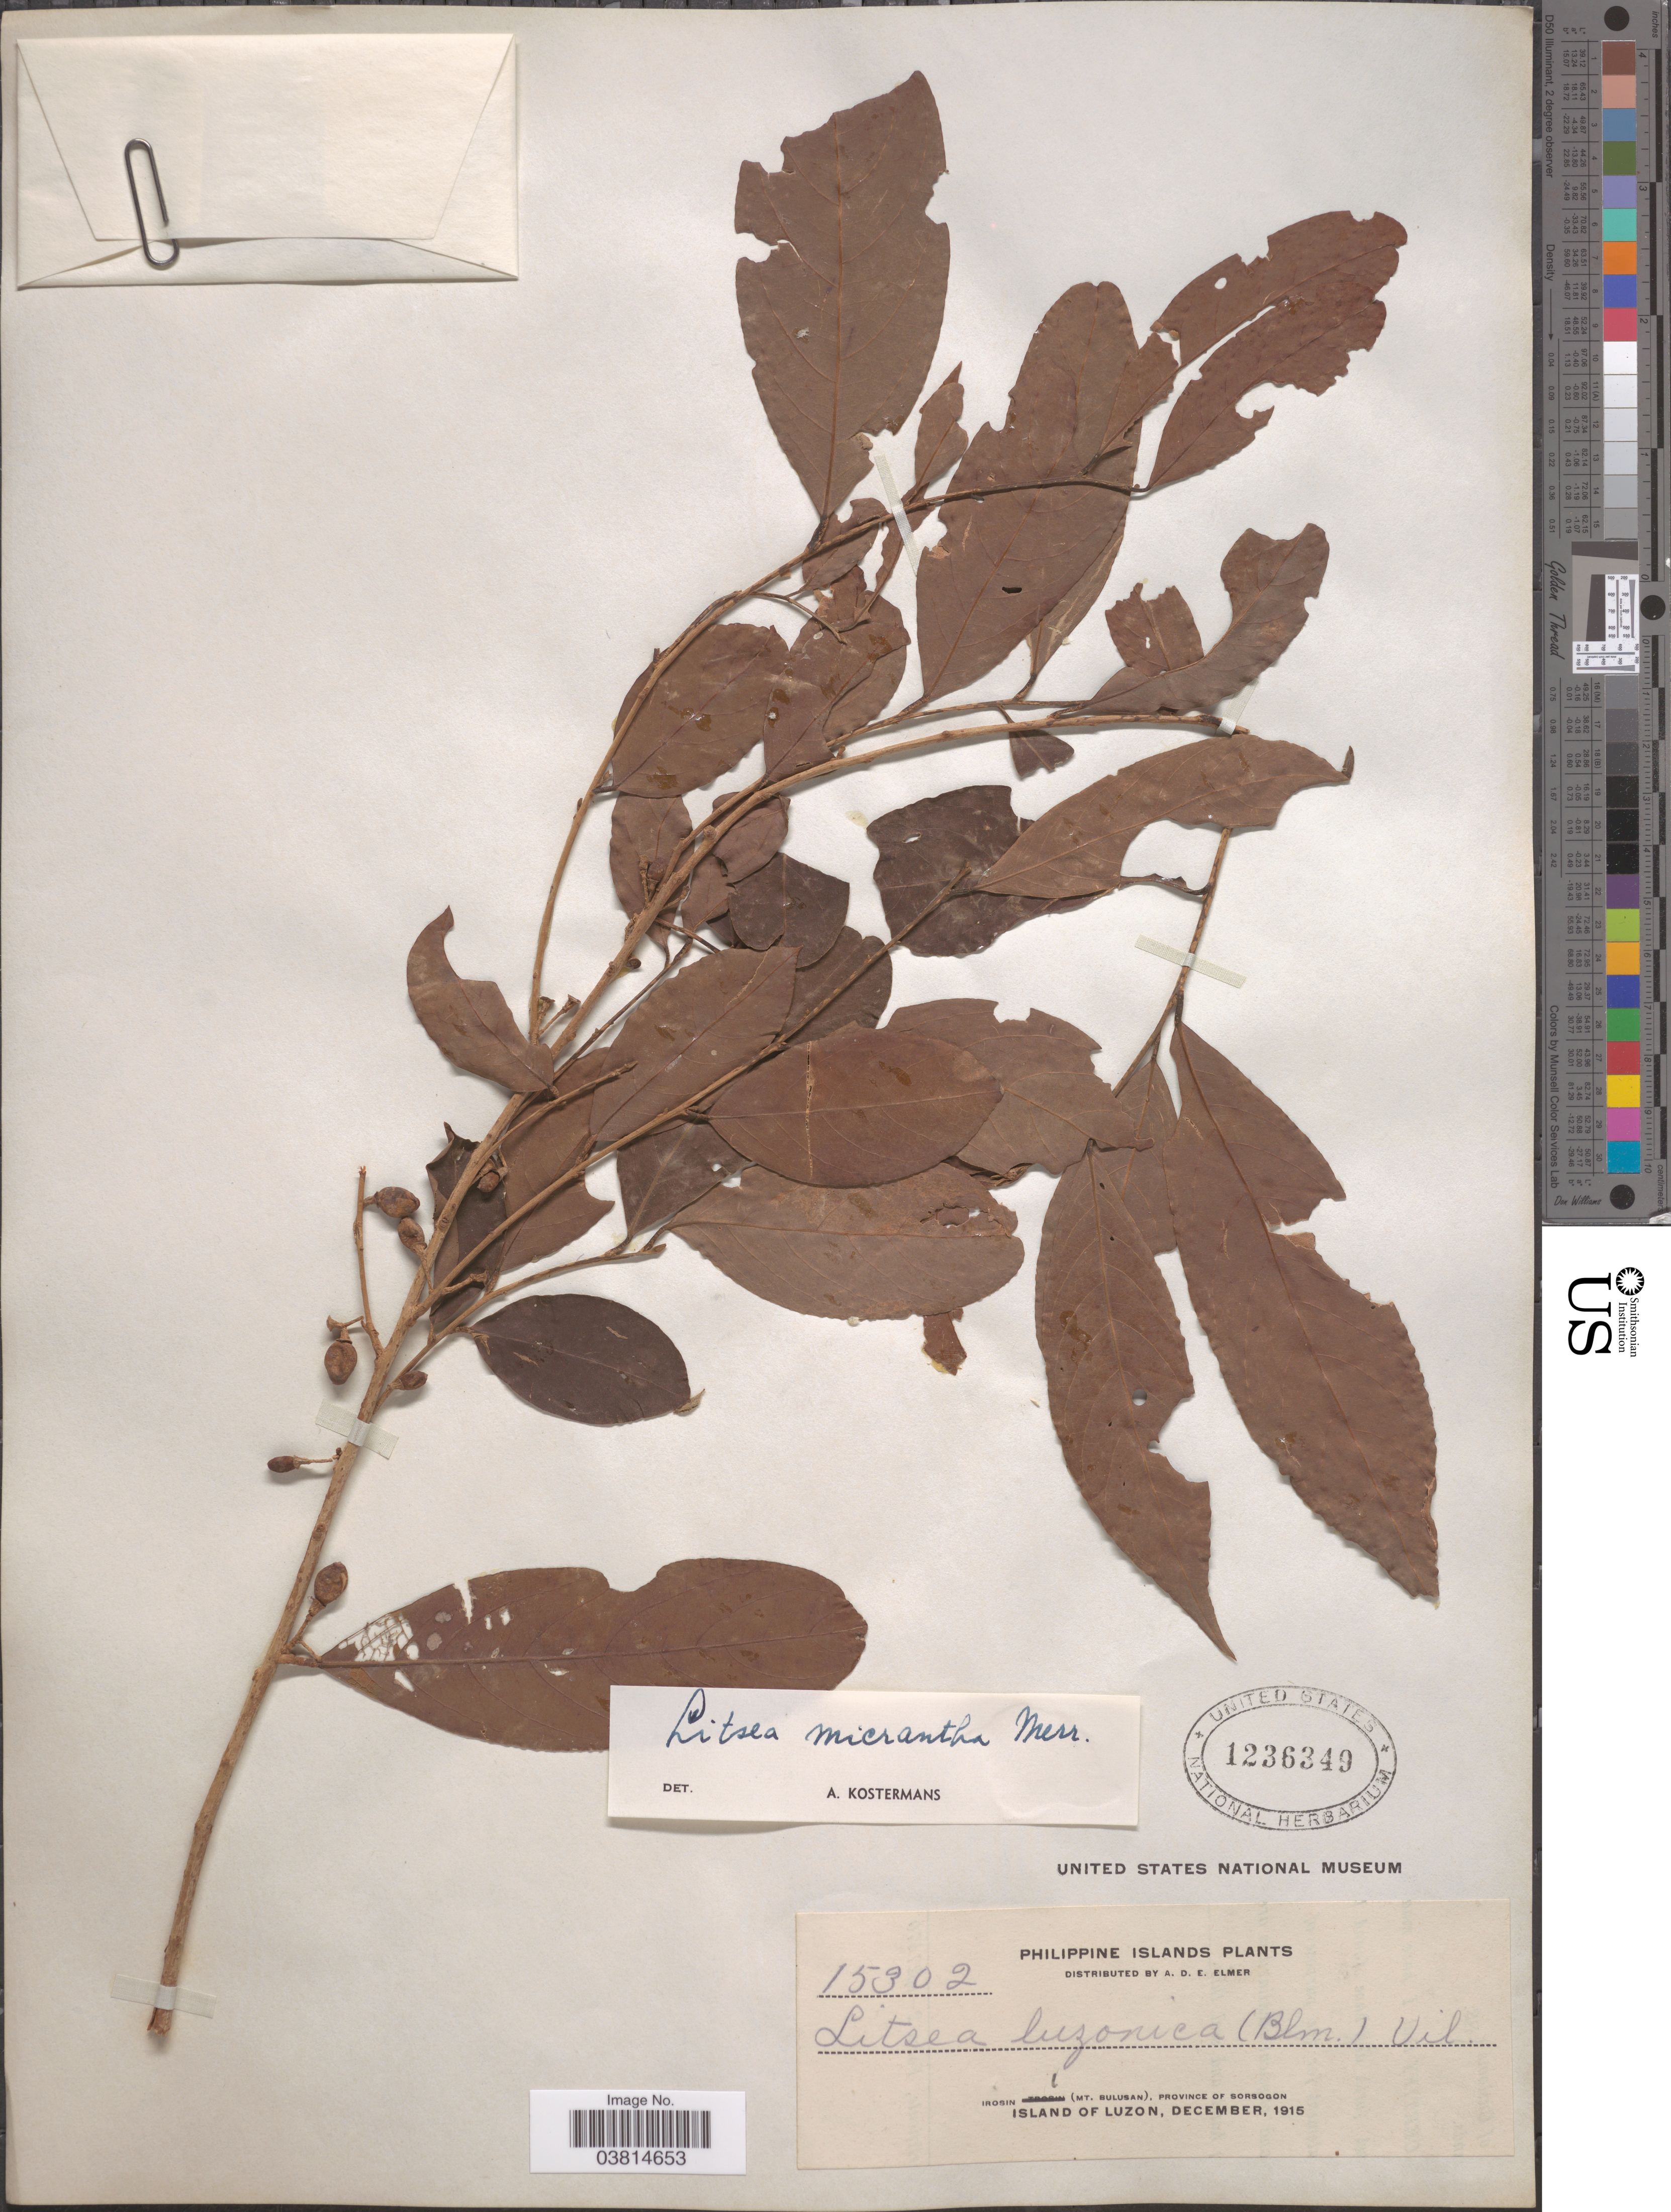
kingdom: Plantae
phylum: Tracheophyta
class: Magnoliopsida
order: Laurales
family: Lauraceae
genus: Litsea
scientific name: Litsea micrantha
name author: Merr.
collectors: A. D. E. Elmer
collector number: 15302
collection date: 1915-12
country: Philippines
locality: Irosin (Mt. Bulusan), Province of Sorsogon. Island of Luzon.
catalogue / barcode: US 1236340